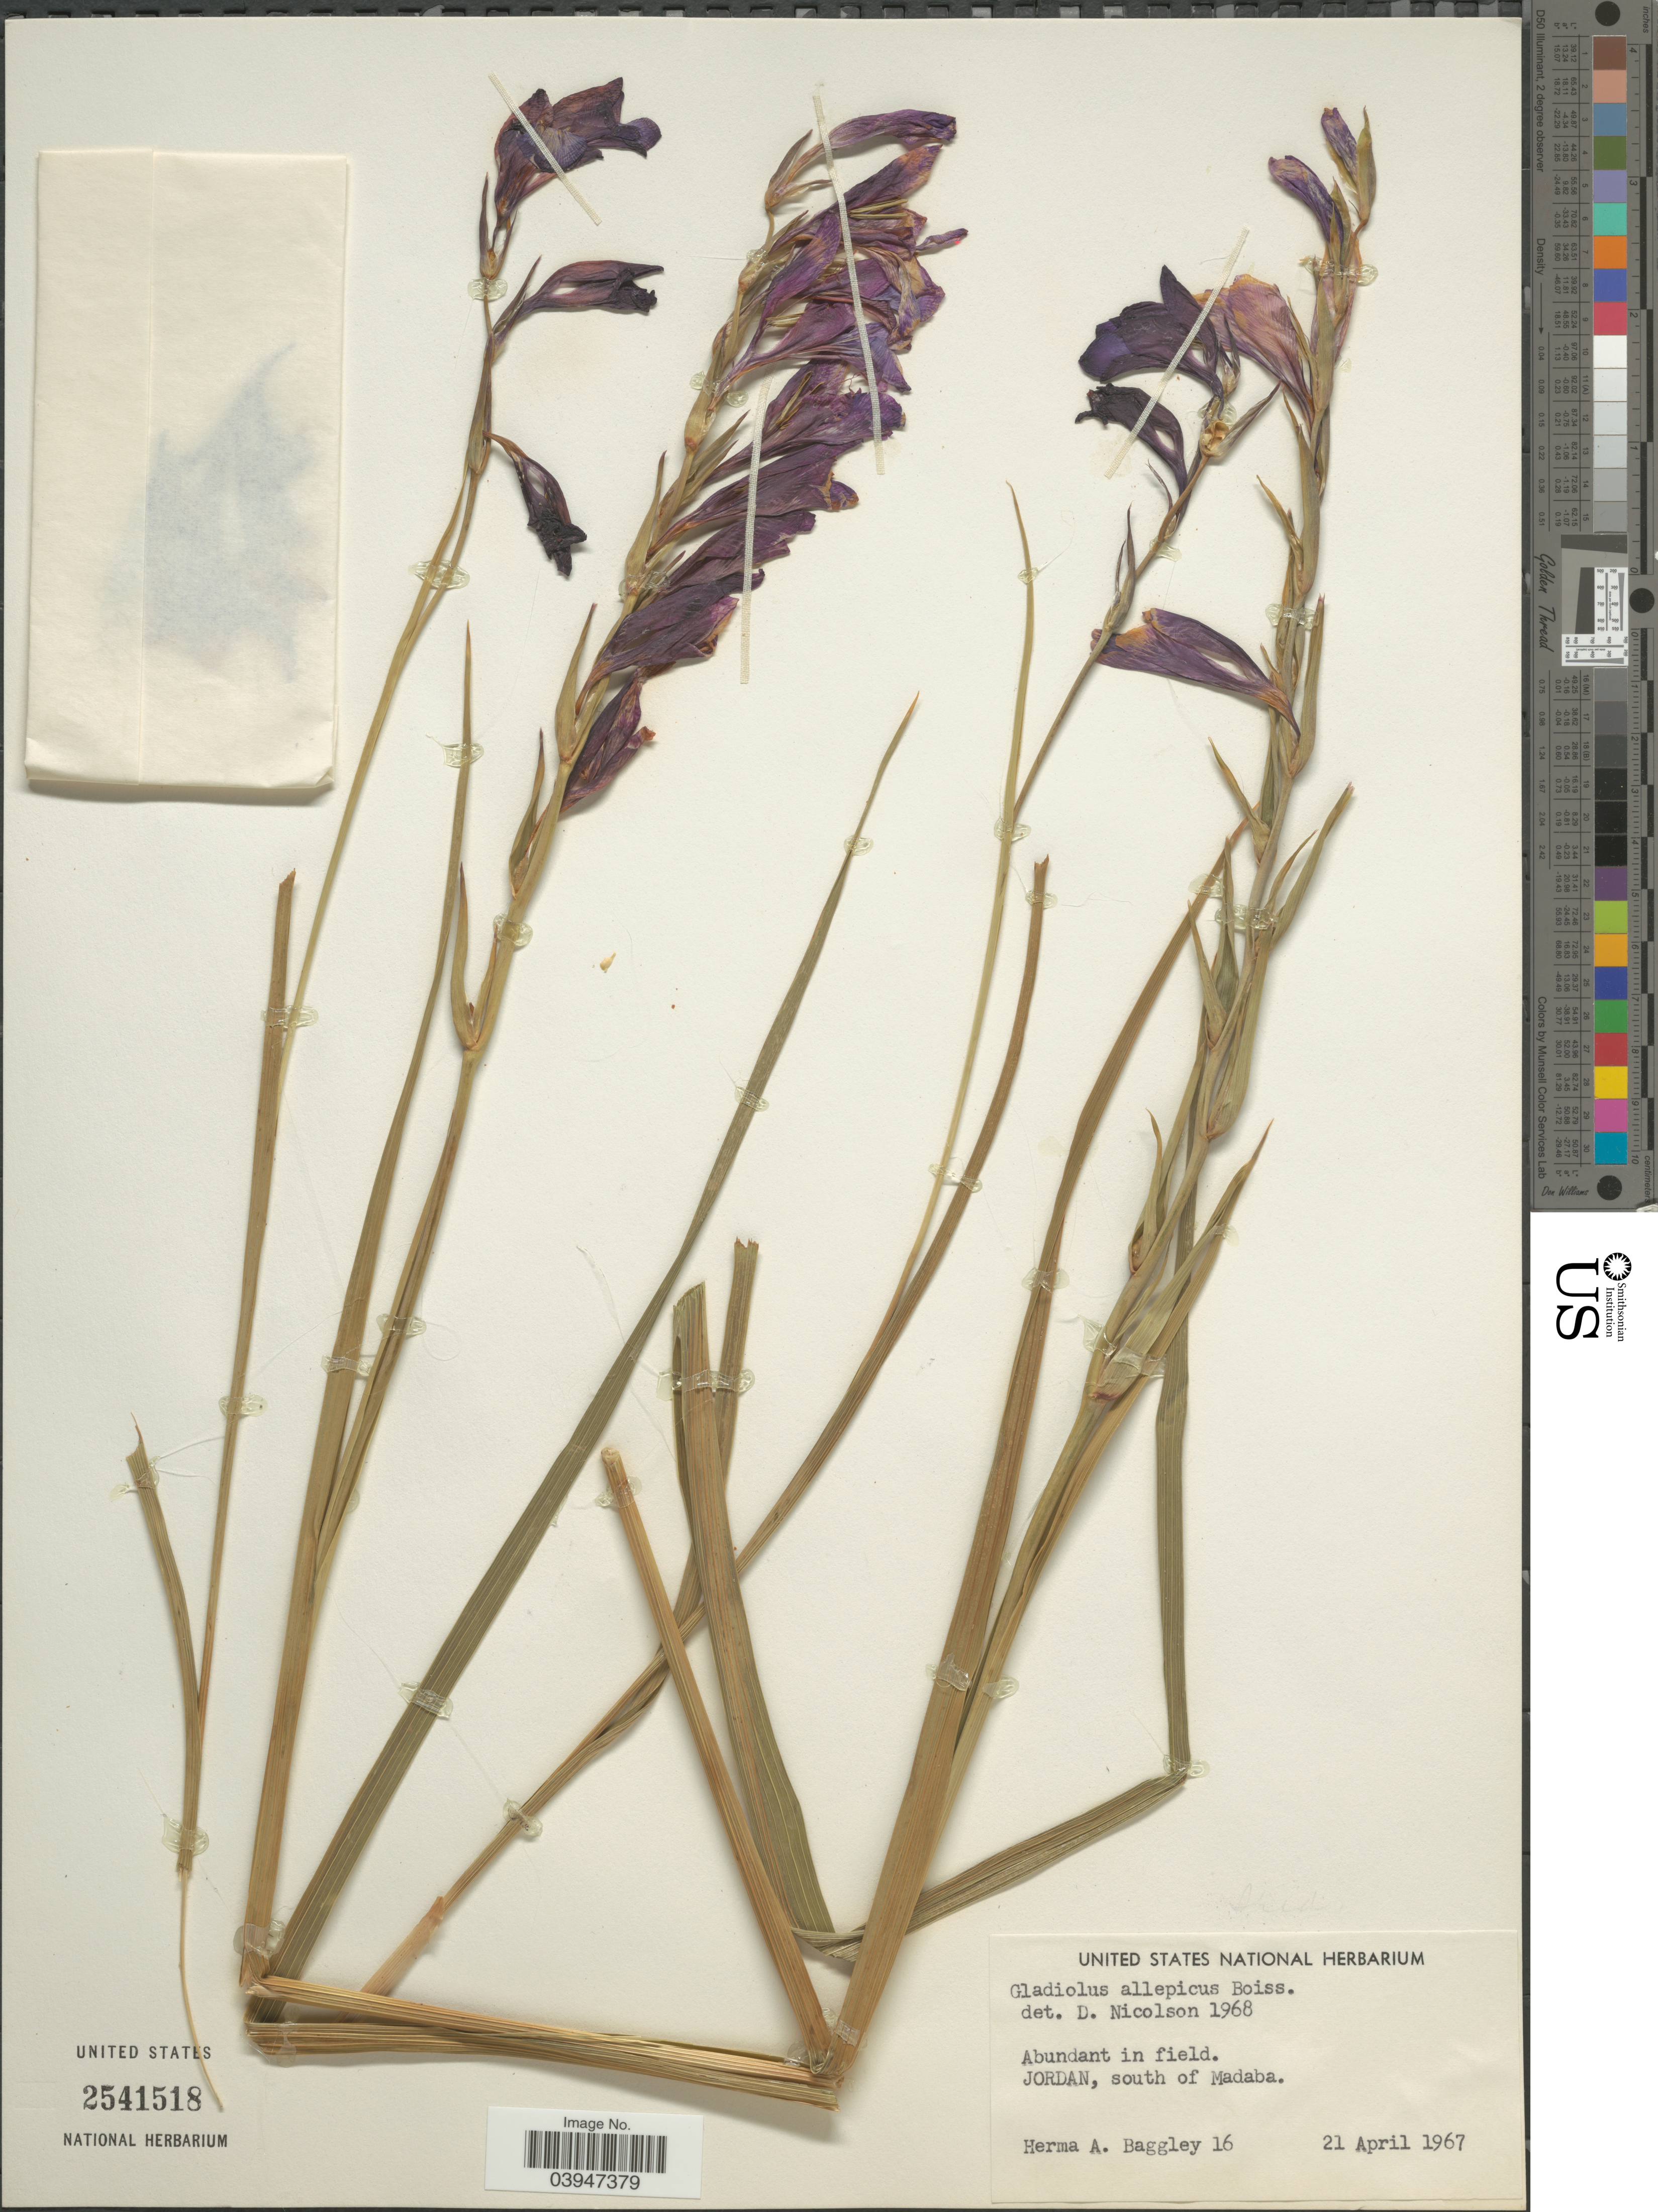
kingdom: Plantae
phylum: Tracheophyta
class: Liliopsida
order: Asparagales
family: Iridaceae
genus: Gladiolus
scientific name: Gladiolus aleppicus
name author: Boiss.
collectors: H. Baggley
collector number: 16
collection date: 1967-04-21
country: Jordan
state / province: Madaba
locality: In field. South of Madaba.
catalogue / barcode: US 2541518